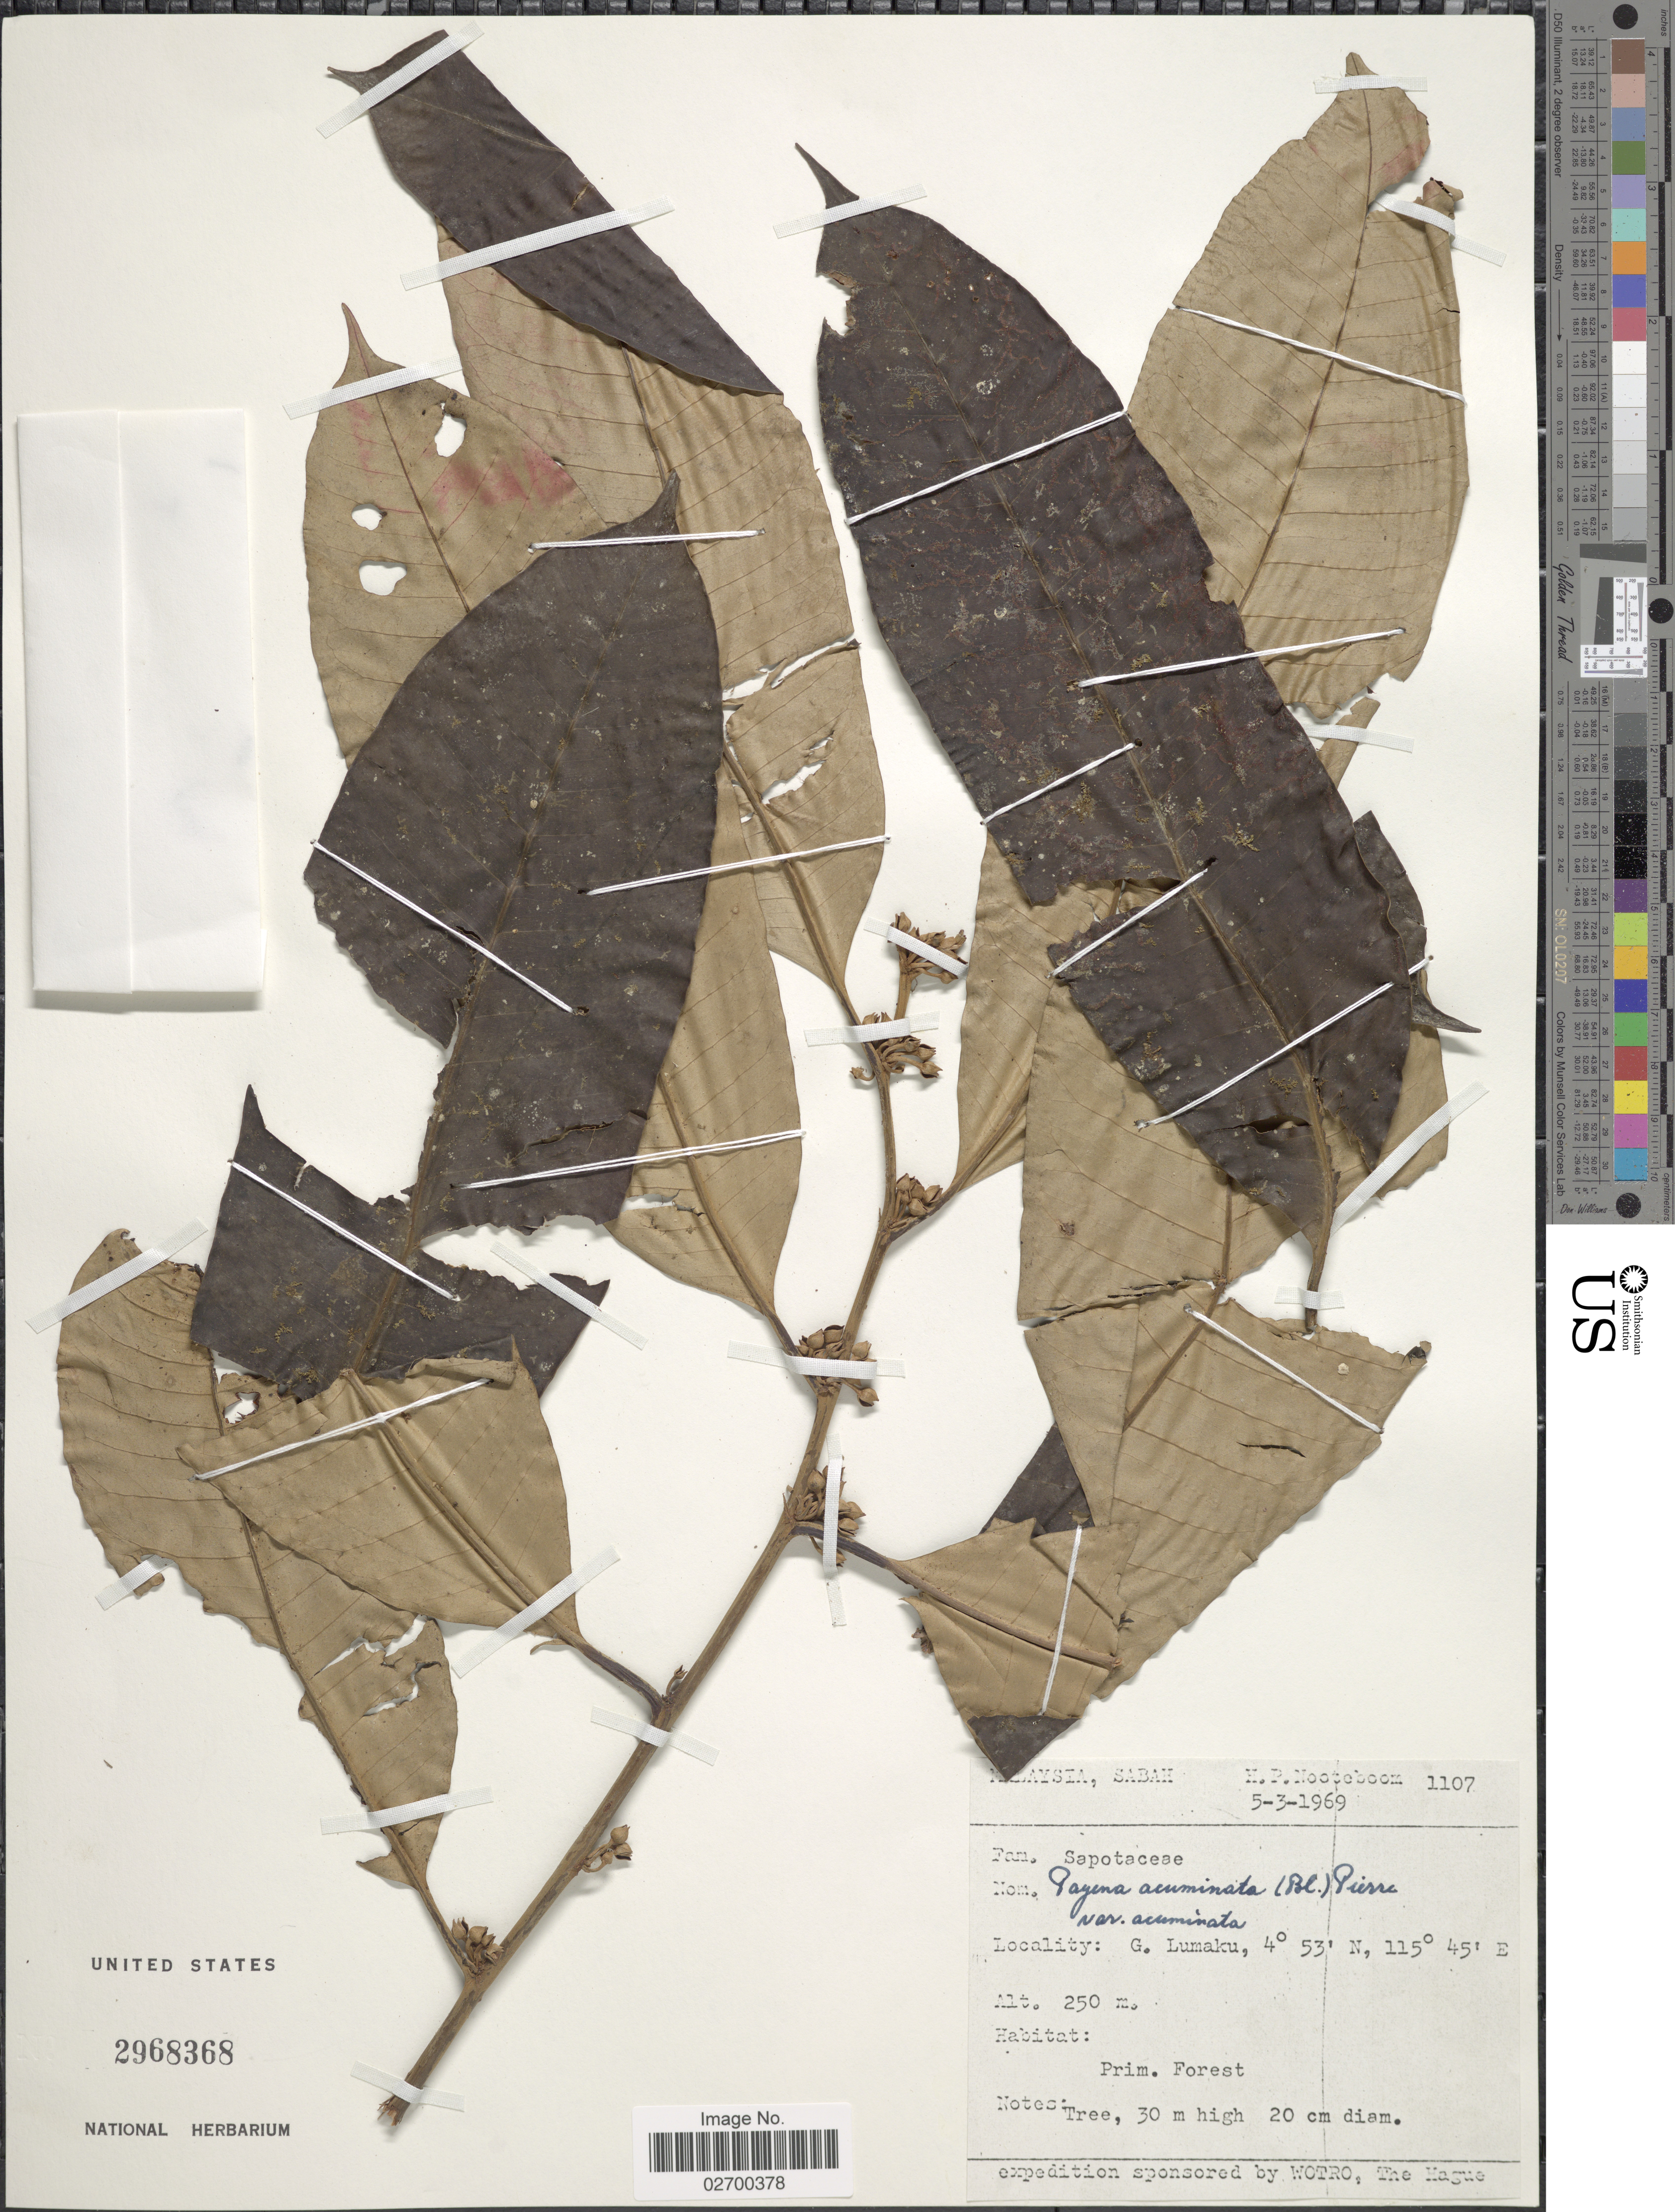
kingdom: Plantae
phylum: Tracheophyta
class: Magnoliopsida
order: Ericales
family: Sapotaceae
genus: Payena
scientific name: Payena acuminata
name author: (Blume) Pierre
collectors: H. P. Nooteboom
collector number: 1107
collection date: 1969-03-05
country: Malaysia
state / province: Sabah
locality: G. Lumaku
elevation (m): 250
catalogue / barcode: US 2968368